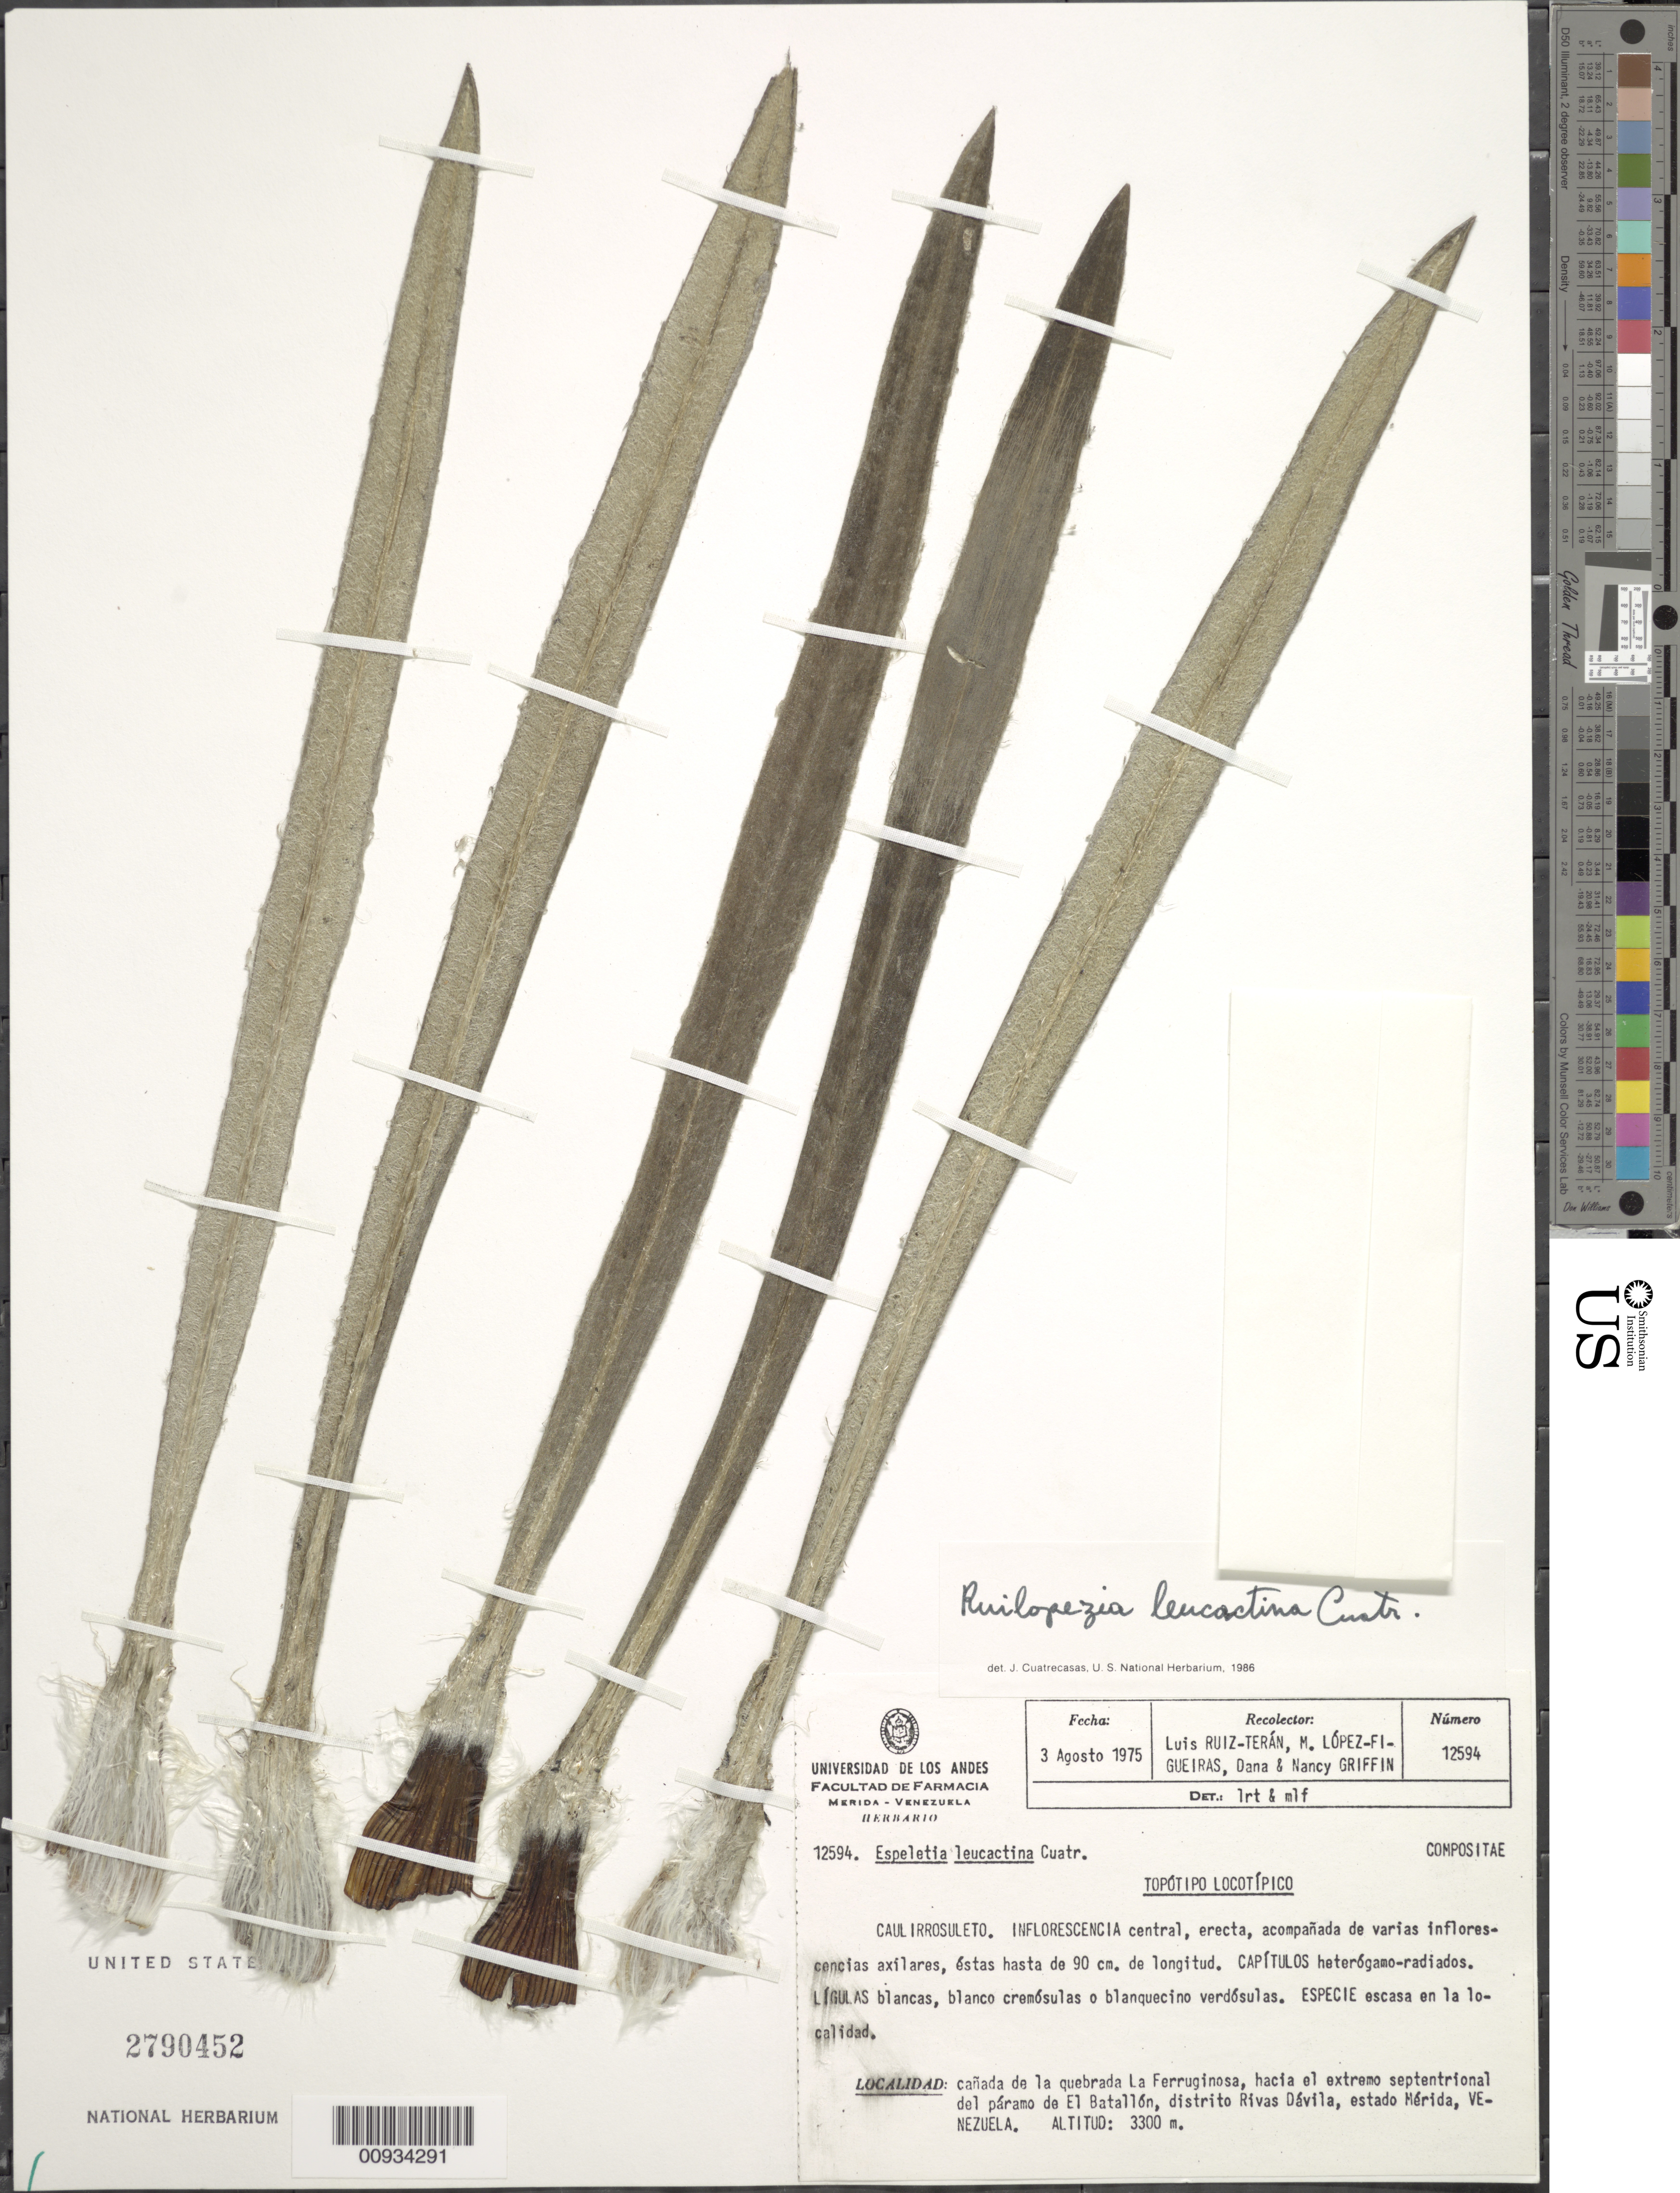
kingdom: Plantae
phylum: Tracheophyta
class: Magnoliopsida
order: Asterales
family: Asteraceae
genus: Ruilopezia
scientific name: Ruilopezia leucactina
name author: (Cuatrec.) Cuatrec.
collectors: L. Teran, M. López Figueiras, D. Griffin & N. Griffin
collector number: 12594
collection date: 1975-08-03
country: Venezuela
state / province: Mérida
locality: Canada de la quebrada La Ferruginosa, hacia el extremo septentrional del paramo de El Batallon, Distrito Rivas Davila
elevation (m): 3300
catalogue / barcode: US 2790452